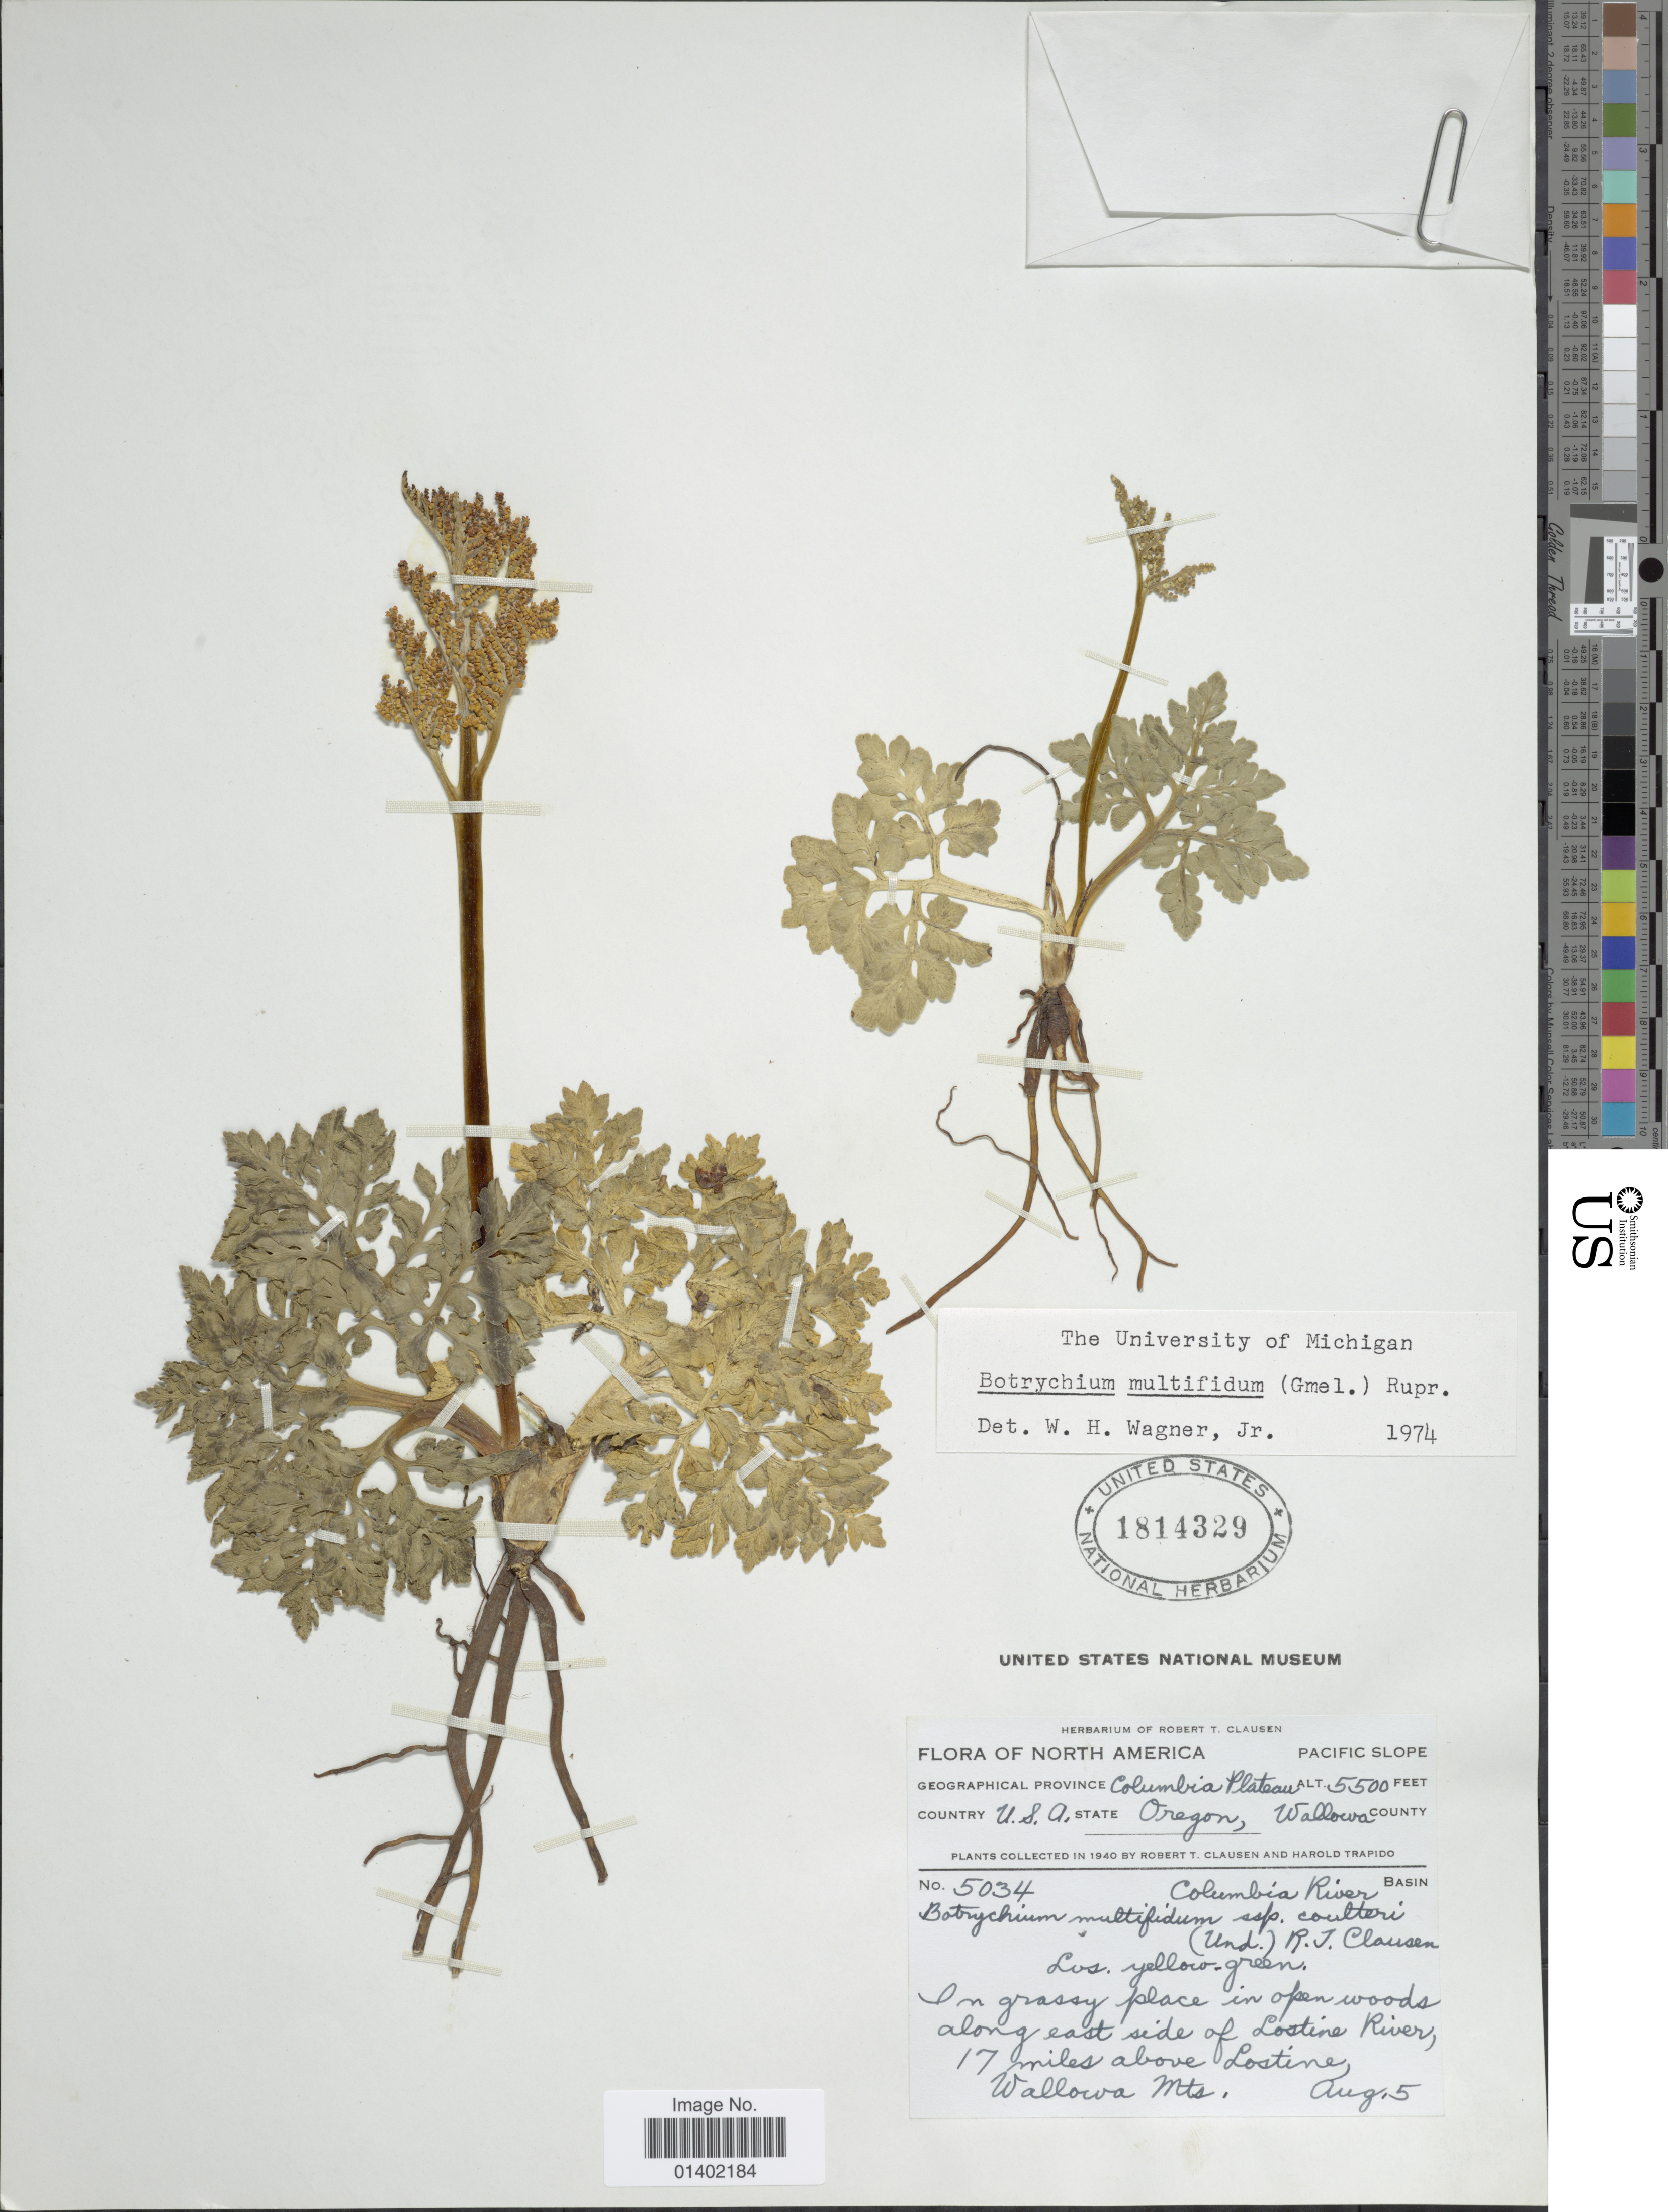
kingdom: Plantae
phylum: Tracheophyta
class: Polypodiopsida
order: Ophioglossales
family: Ophioglossaceae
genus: Botrychium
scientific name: Botrychium multifidum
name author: (J.F. Gmel.) Rupr.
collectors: R. T. Clausen & H. Trapido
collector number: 5034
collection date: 1940-08-05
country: United States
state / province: Oregon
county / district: Wallowa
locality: Columbia Plateau, Wallowa County, along east side of Lostine River, 17 miles above Lostine, Wallowa Mts.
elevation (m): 1676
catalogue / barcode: US 1814329